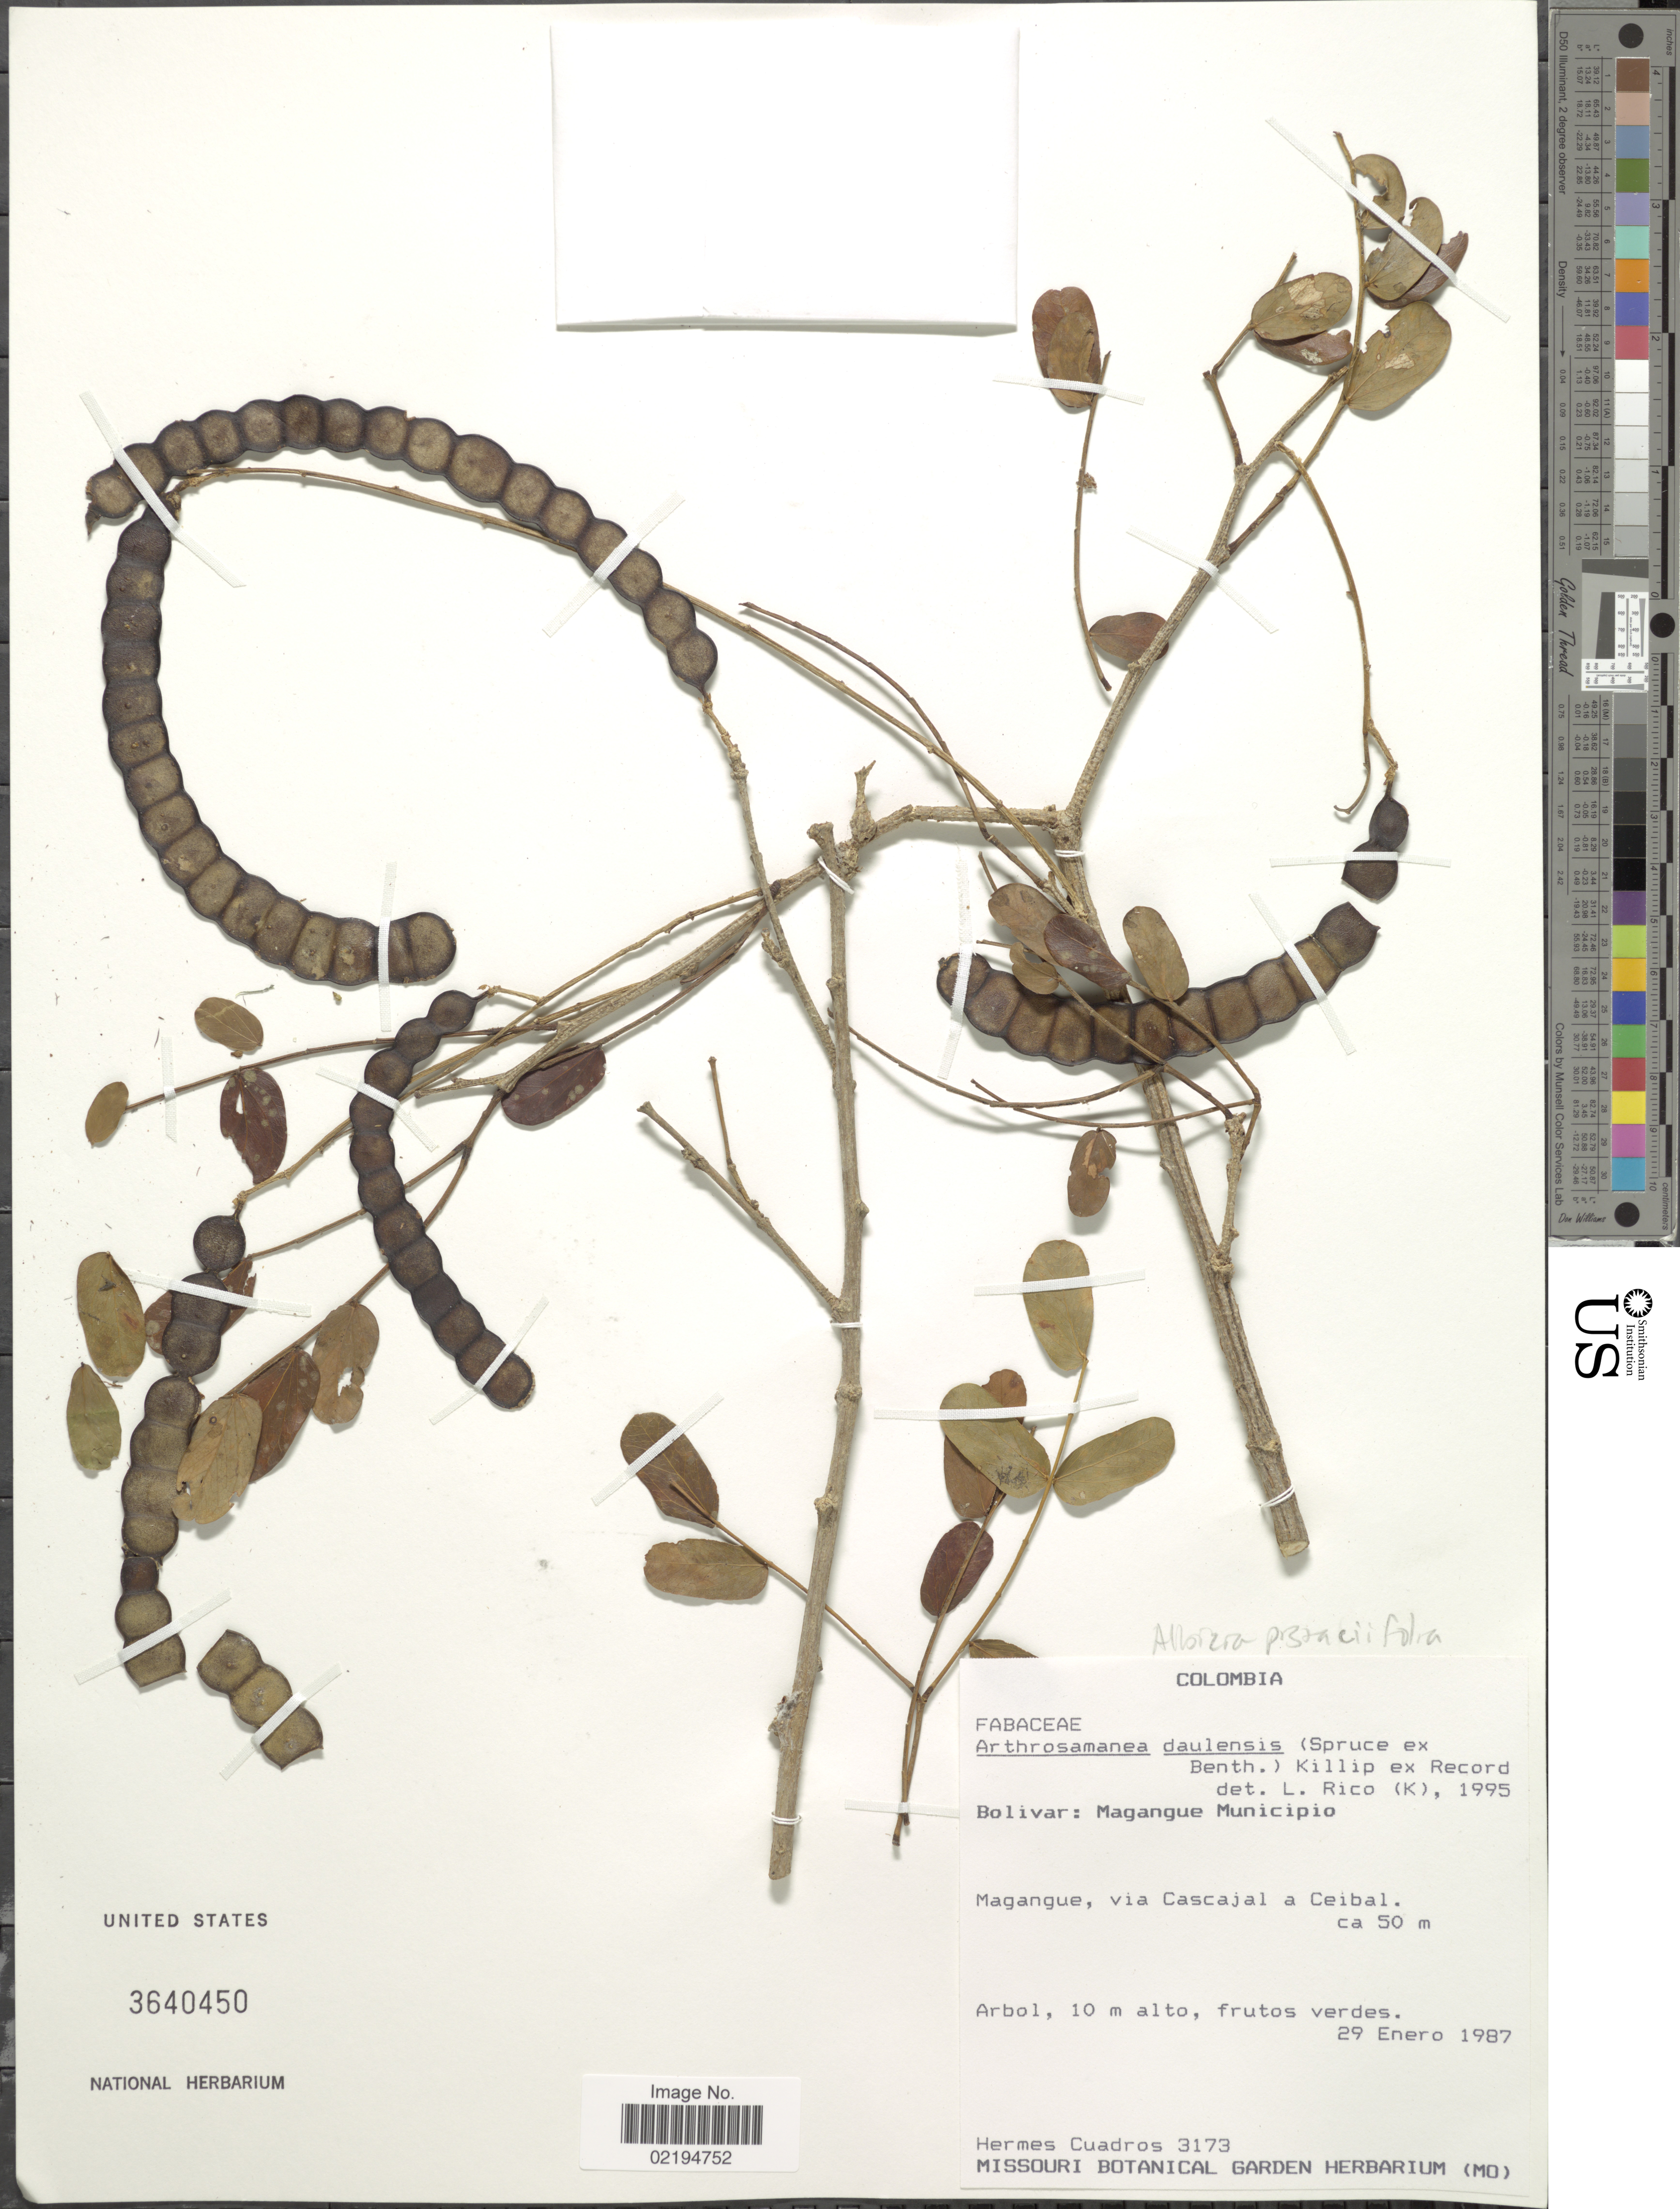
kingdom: Plantae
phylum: Tracheophyta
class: Magnoliopsida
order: Fabales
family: Fabaceae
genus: Pseudalbizzia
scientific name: Pseudalbizzia pistaciifolia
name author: (Willd.) Koenen & Duno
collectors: H. Cuadros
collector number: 3173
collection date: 1987-01-29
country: Colombia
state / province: Bolívar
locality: Magangue Municipio, Magangue, via Cascajal a Ceibal.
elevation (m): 50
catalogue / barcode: US 3640450